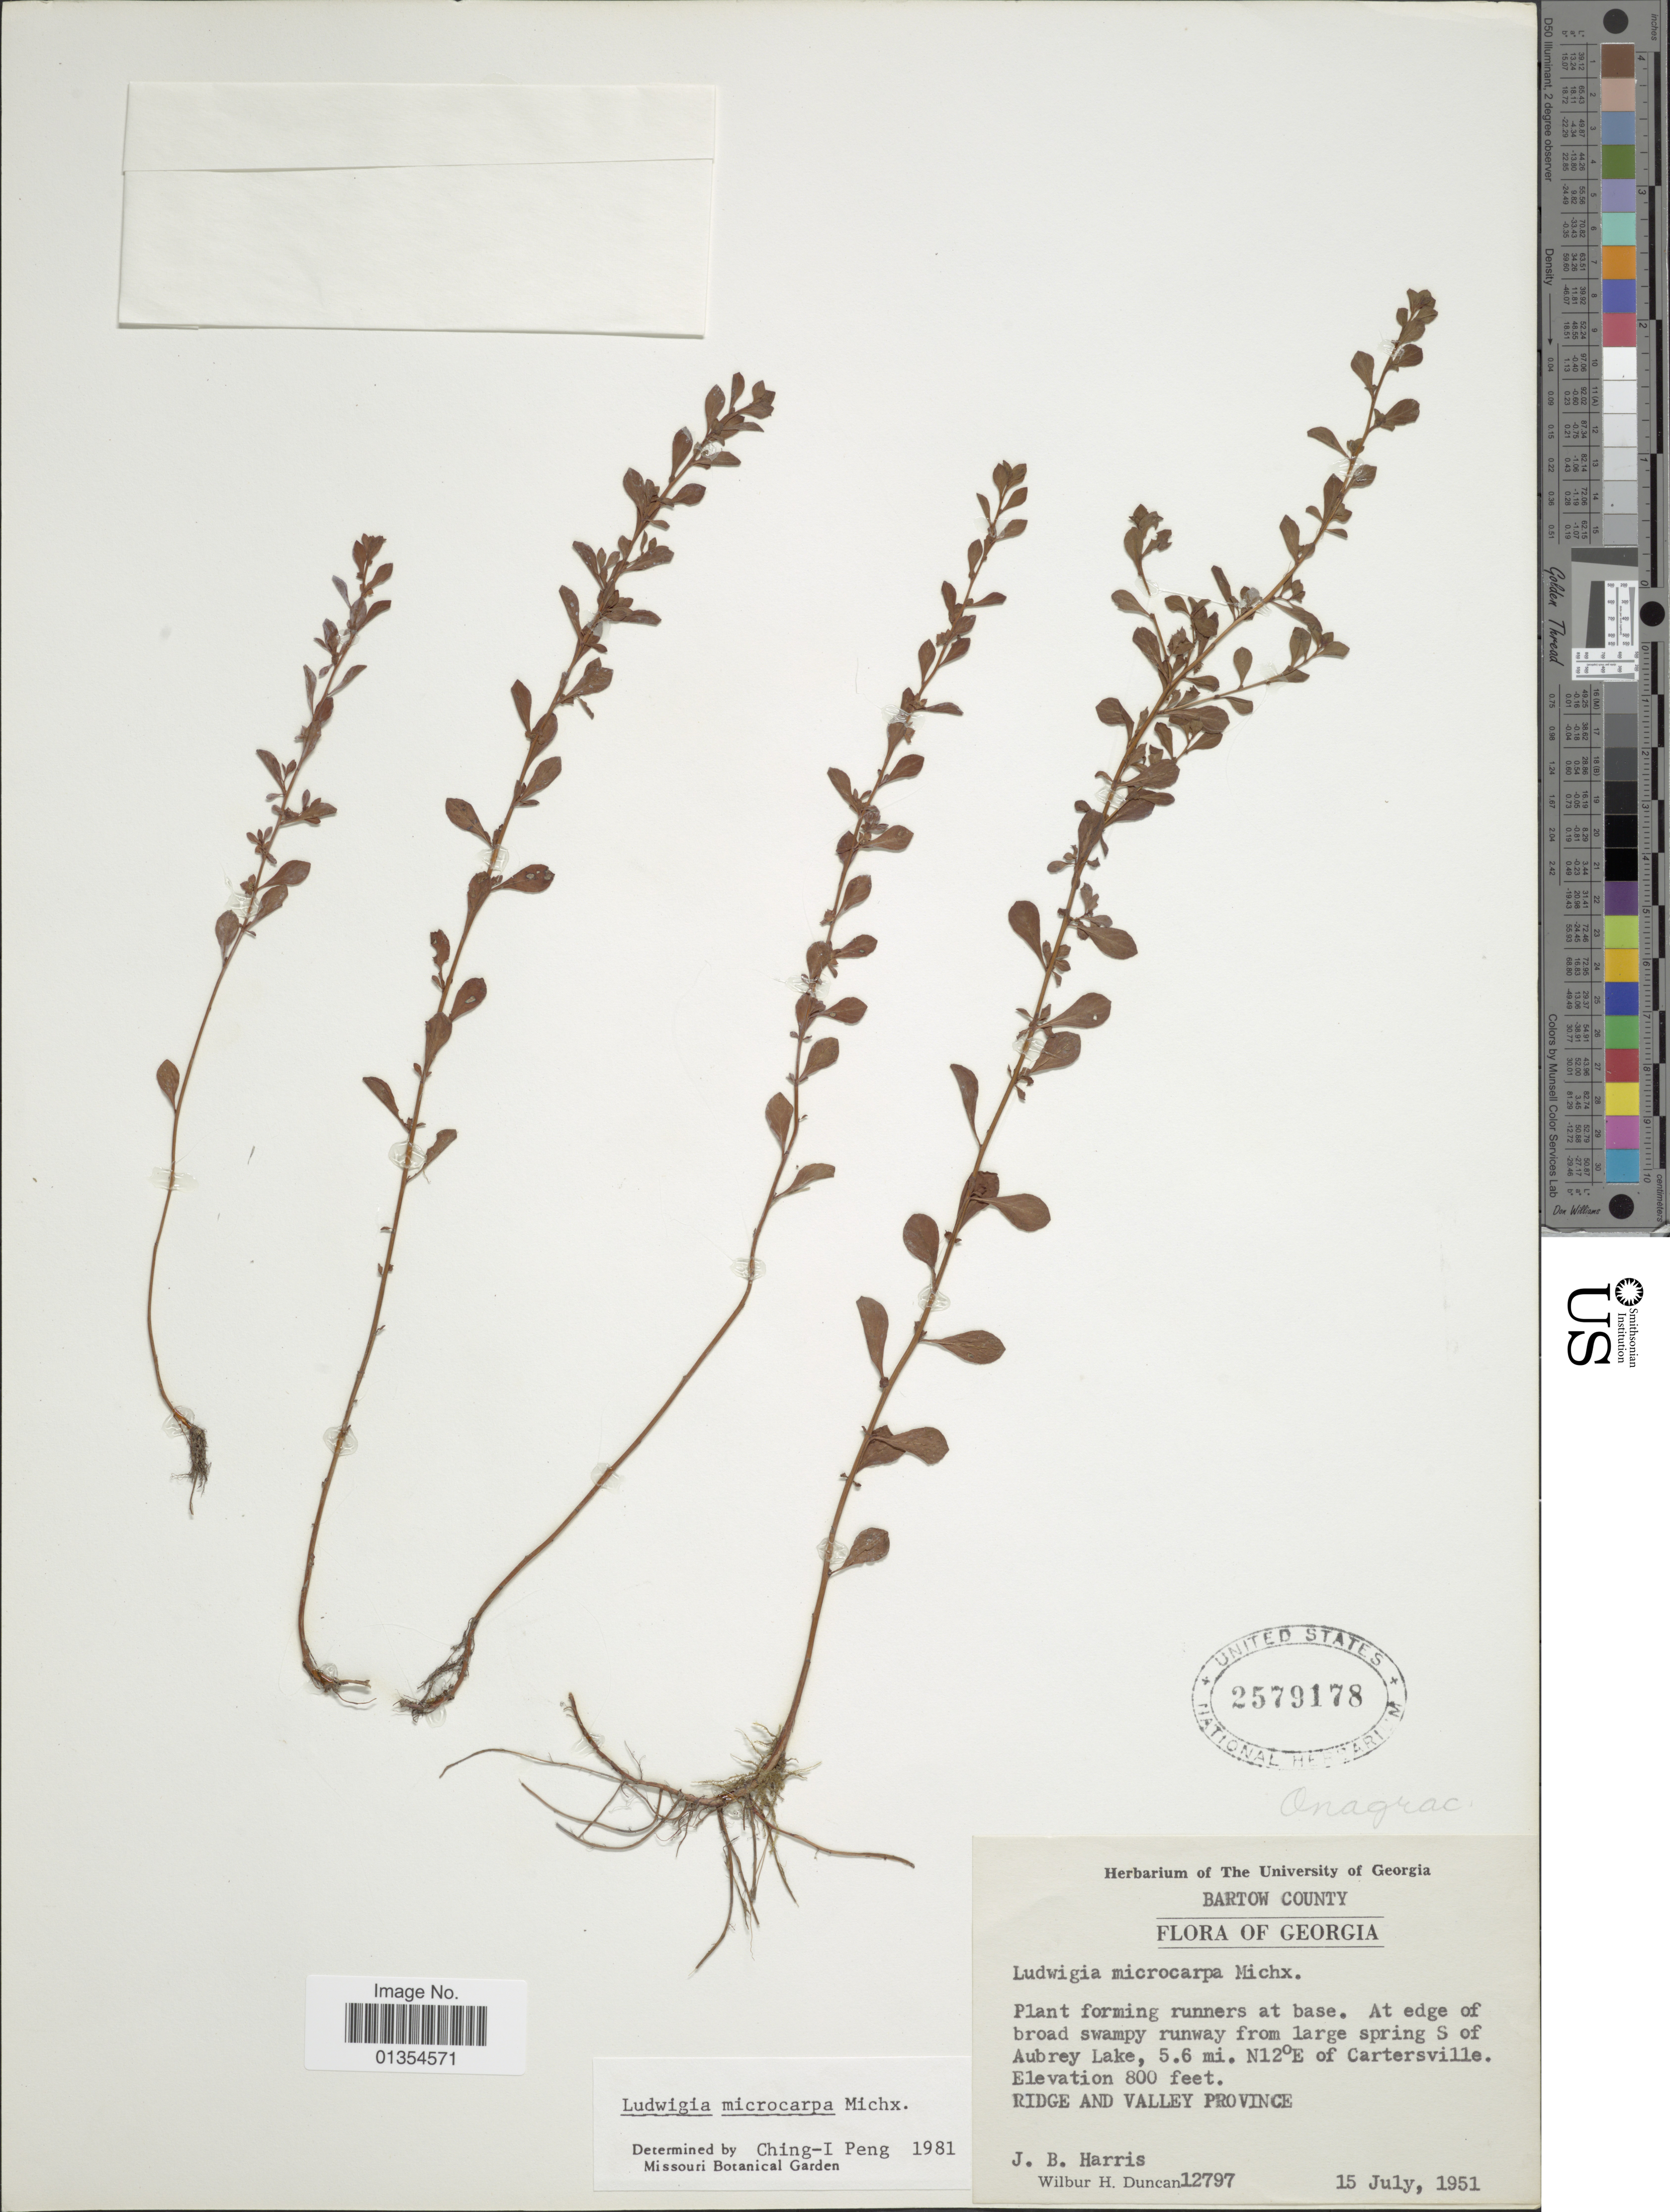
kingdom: Plantae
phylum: Tracheophyta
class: Magnoliopsida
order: Myrtales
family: Onagraceae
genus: Ludwigia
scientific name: Ludwigia microcarpa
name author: Michx.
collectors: J. B. Harris & W. H. Duncan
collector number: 12797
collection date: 1951-07-15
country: United States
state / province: Georgia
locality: At edge of broad swampy runway from large spring S of Aubrey Lake, 5.6 mi N12ºE of Cartersville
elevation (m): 244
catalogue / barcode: US 2579178